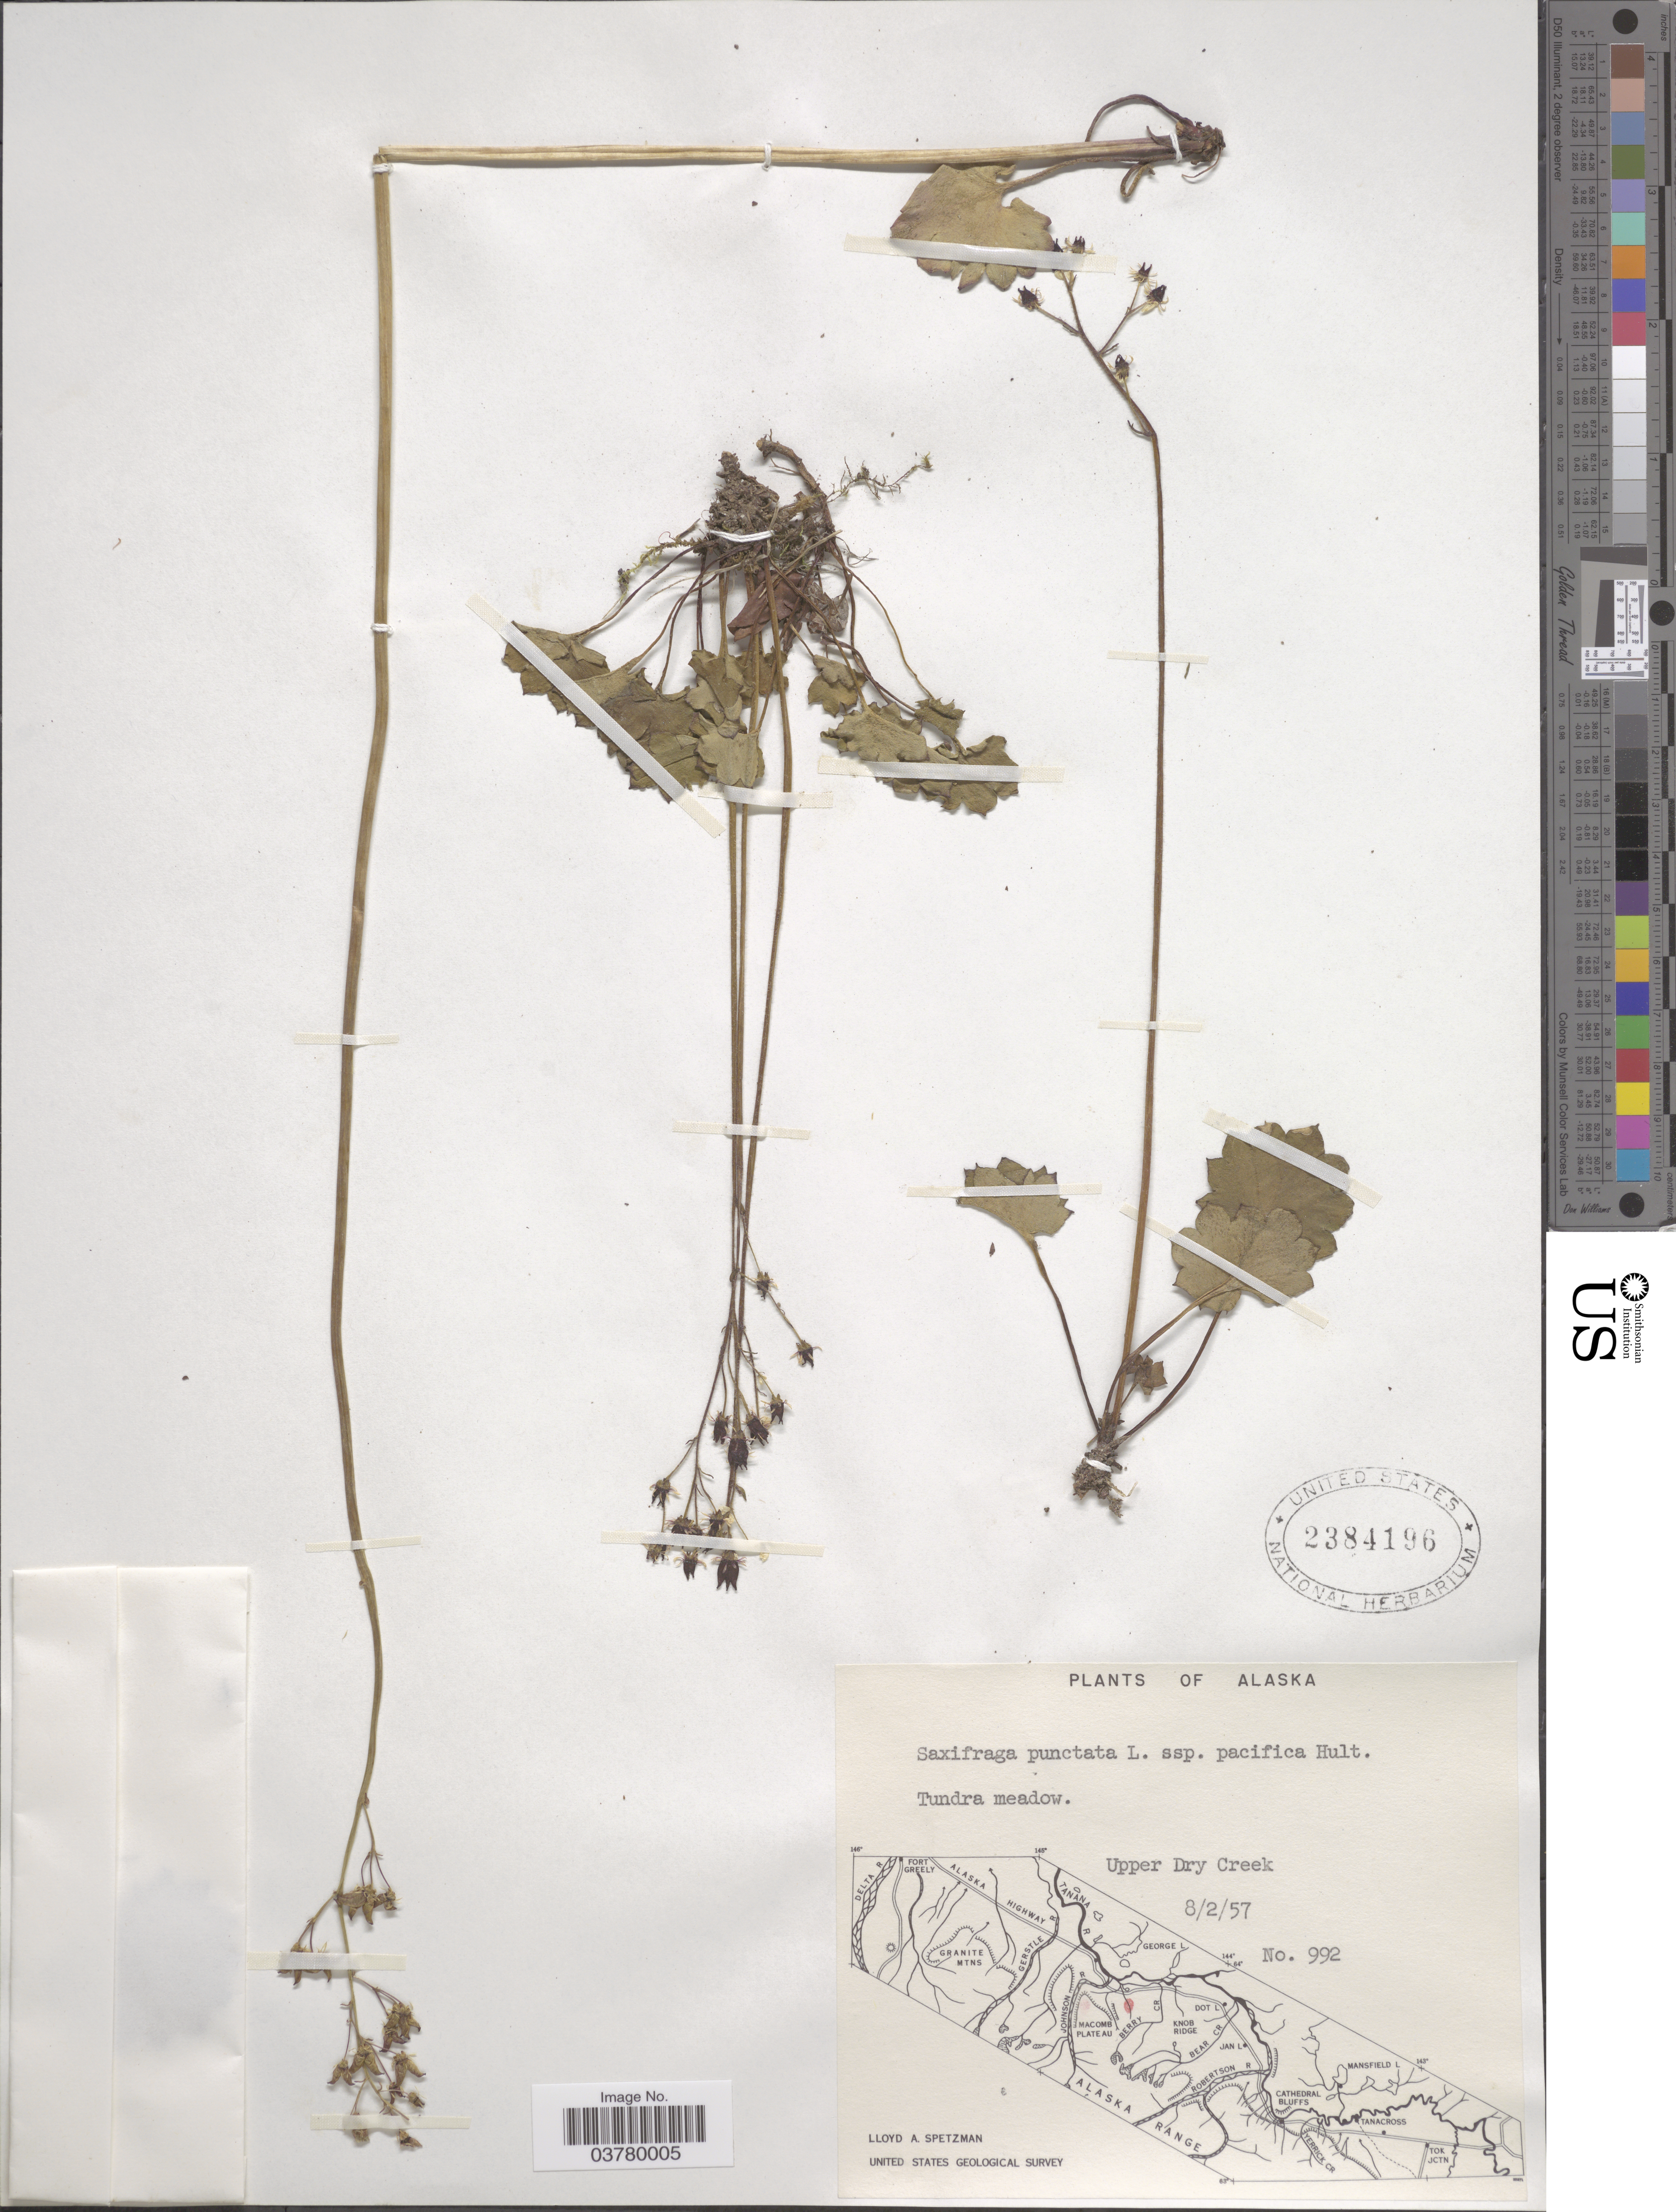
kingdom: Plantae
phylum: Tracheophyta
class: Magnoliopsida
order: Saxifragales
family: Saxifragaceae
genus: Micranthes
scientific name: Micranthes nelsoniana var. porsildiana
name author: (Calder & Savile) Gornall & H. Ohba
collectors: L. Spetzman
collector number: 992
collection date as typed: Transcribed d/m/y: 2/8/57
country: United States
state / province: Alaska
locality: Tundra meadow. Upper Dry Creek.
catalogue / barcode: US 2384196